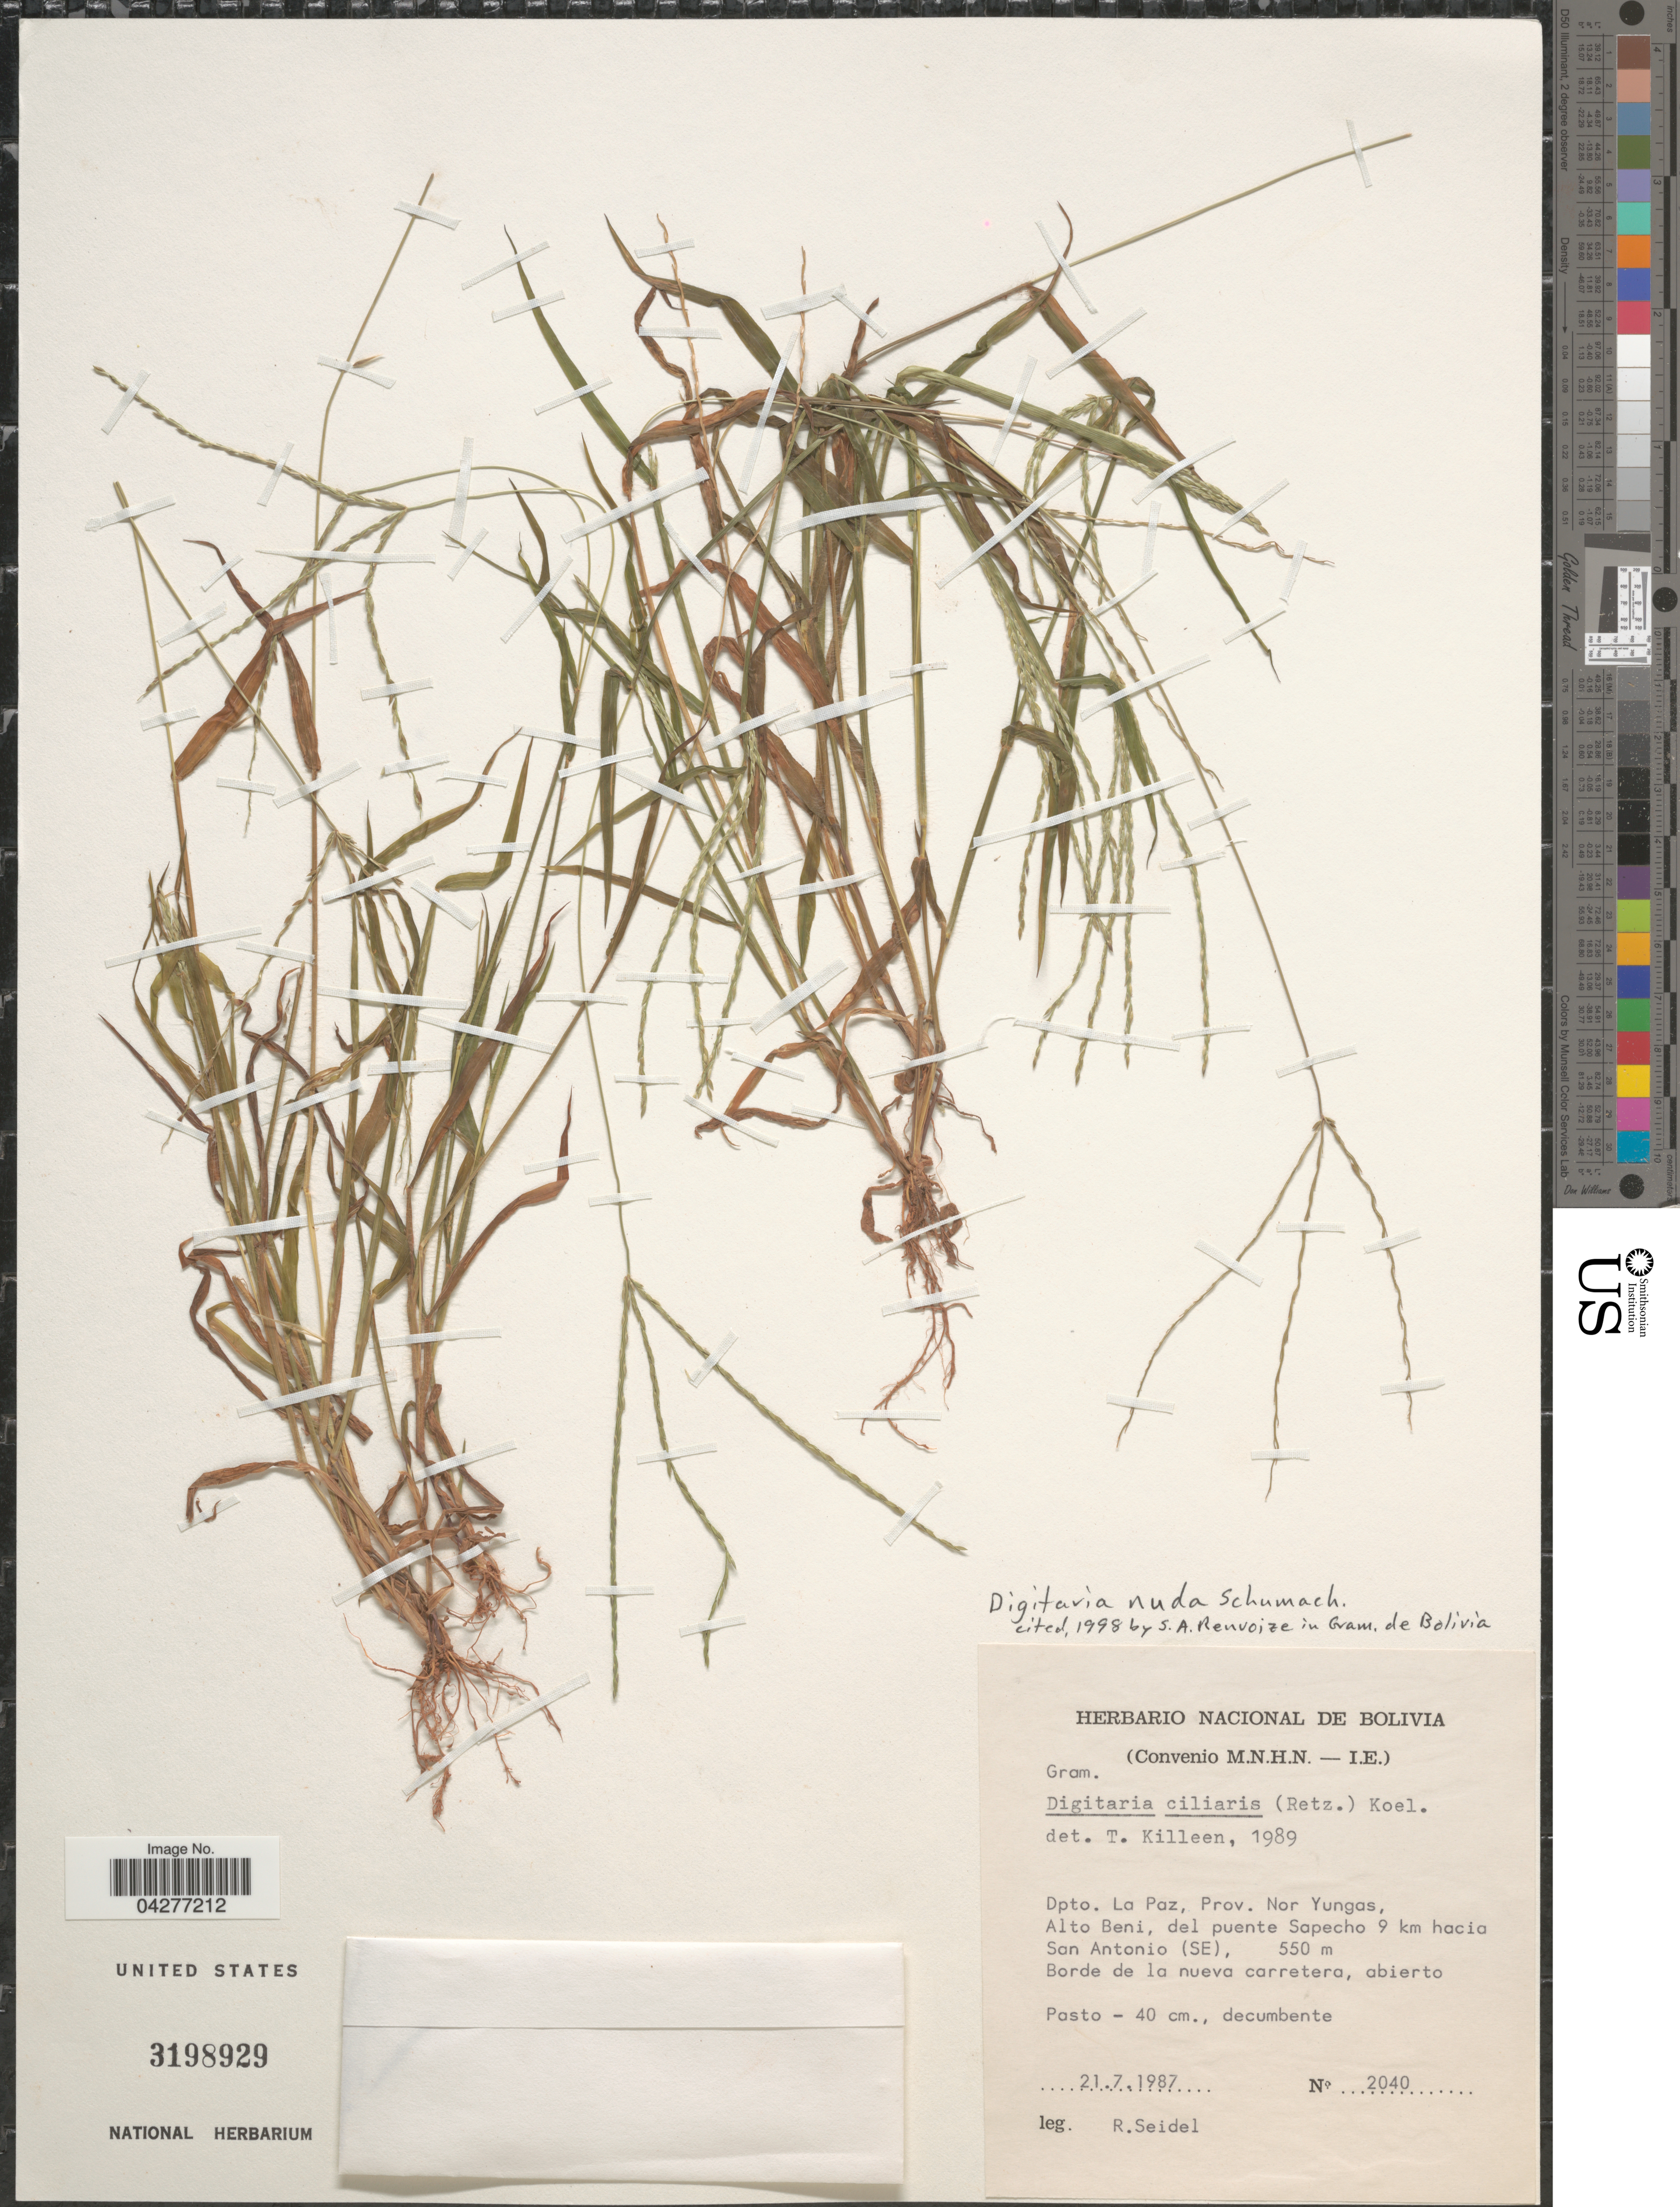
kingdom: Plantae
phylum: Tracheophyta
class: Liliopsida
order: Poales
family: Poaceae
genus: Digitaria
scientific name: Digitaria nuda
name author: Schumach.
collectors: R. Seidel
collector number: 2040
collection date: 1987-07-21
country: Bolivia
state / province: La Paz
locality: Dpto. La Paz, Prov. Nor Yungas, Alto Beni, del puente Sapecho 9 km hacia San Antonio (SE). Borde de la nueva carretera, abierto.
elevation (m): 550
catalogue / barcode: US 3198929